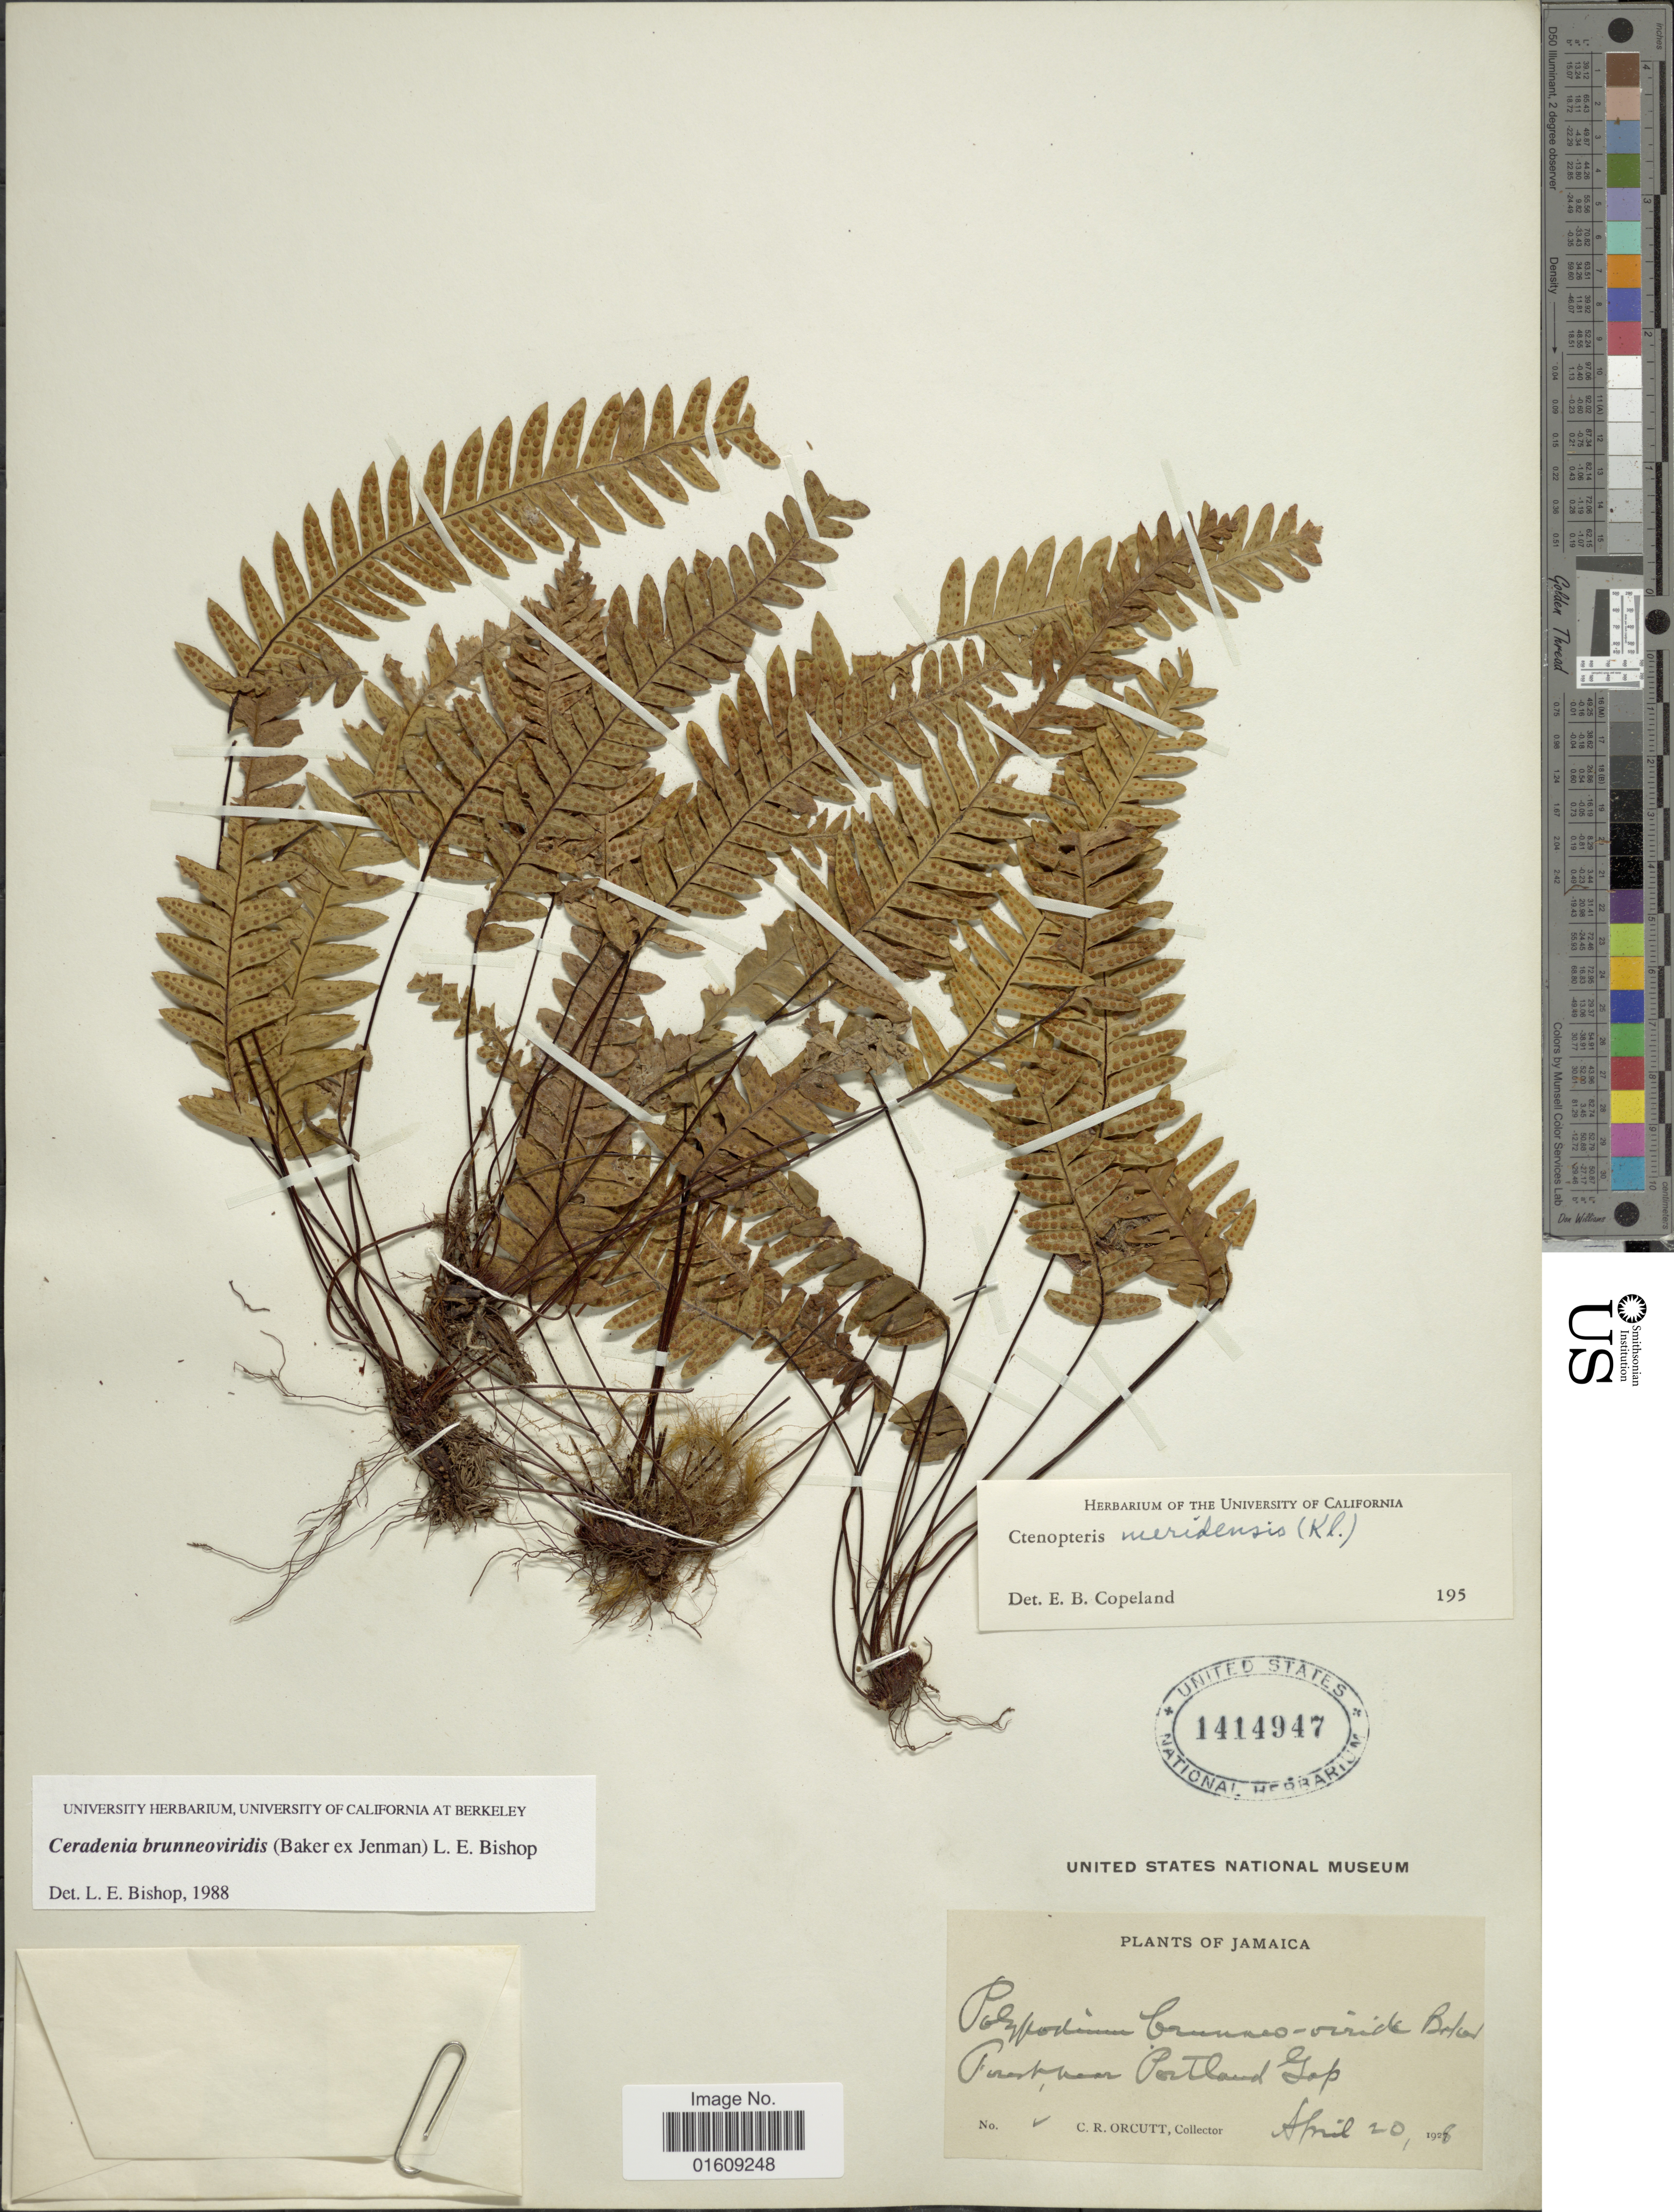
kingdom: Plantae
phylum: Tracheophyta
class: Polypodiopsida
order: Polypodiales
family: Polypodiaceae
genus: Ceradenia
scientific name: Ceradenia brunneoviridis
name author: (Baker ex Jenman) L.E. Bishop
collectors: C. R. Orcutt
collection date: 1928-04-20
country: Jamaica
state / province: Portland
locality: Forest near Portland Gap, Jamaica.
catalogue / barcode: US 1414947